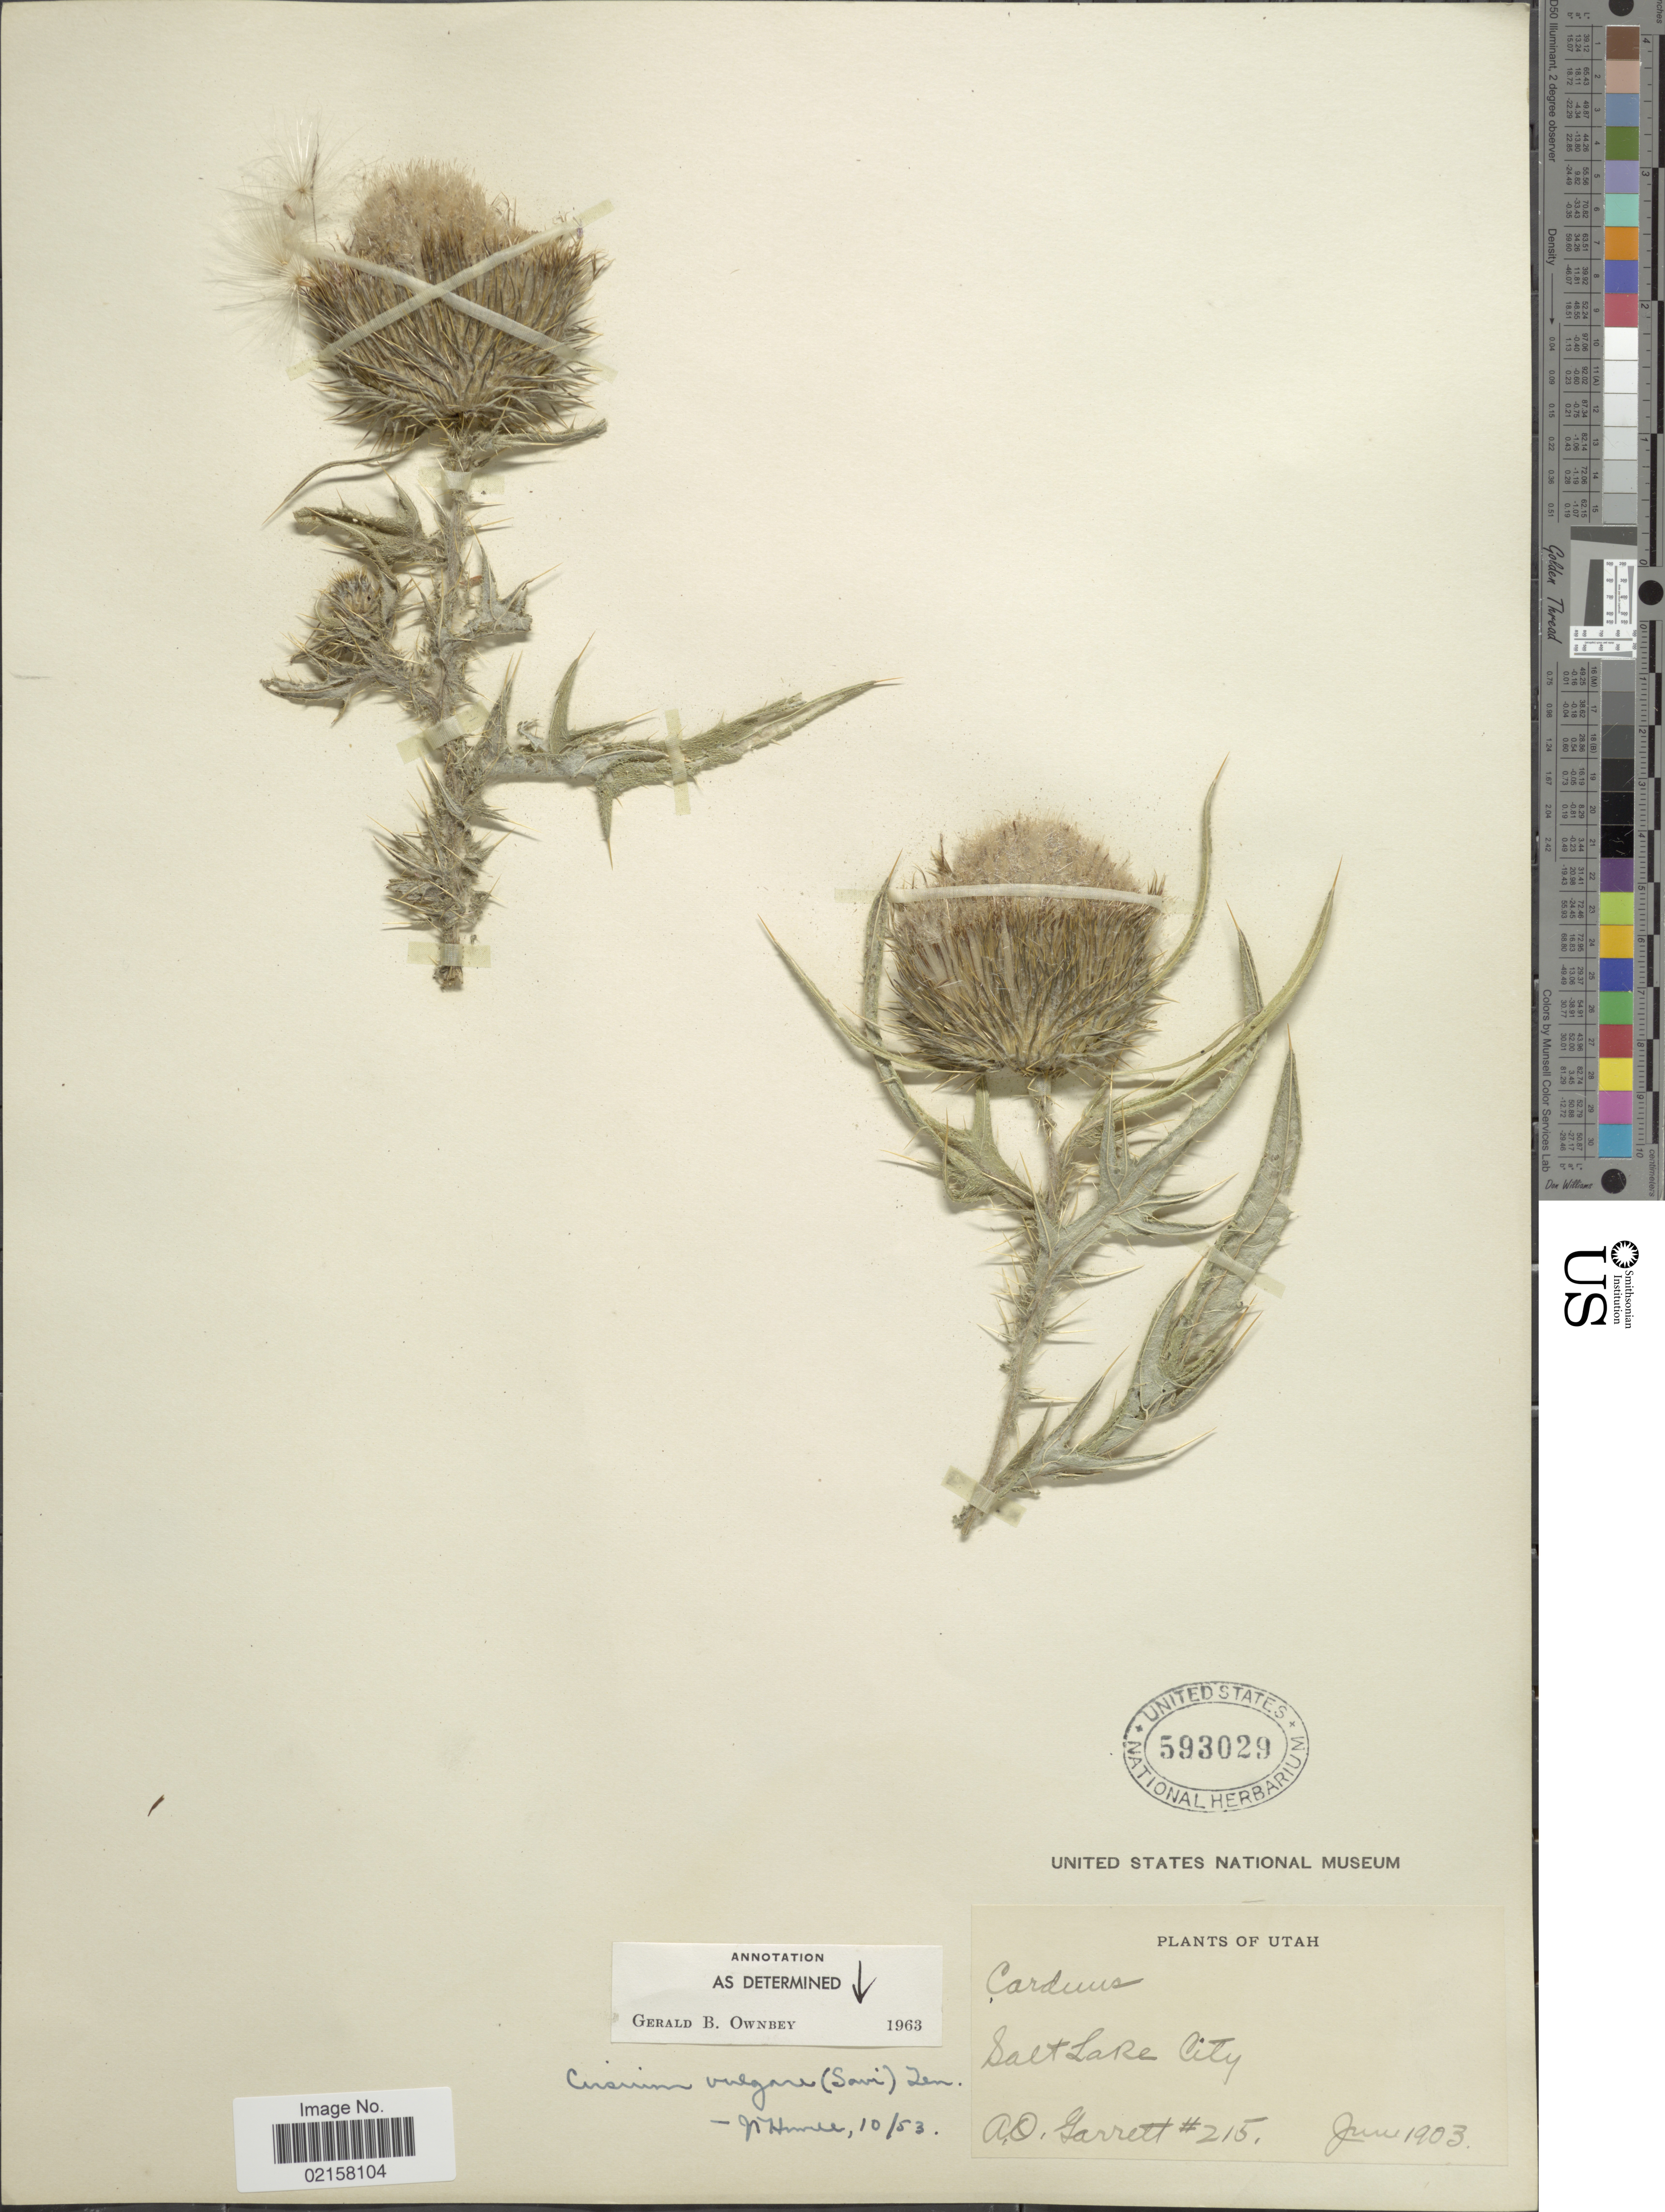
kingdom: Plantae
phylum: Tracheophyta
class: Magnoliopsida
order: Asterales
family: Asteraceae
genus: Cirsium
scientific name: Cirsium vulgare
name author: (Savi) Ten.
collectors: A. O. Garrett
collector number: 215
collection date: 1903-06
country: United States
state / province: Utah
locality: Salt Lake City.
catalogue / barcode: US 593029